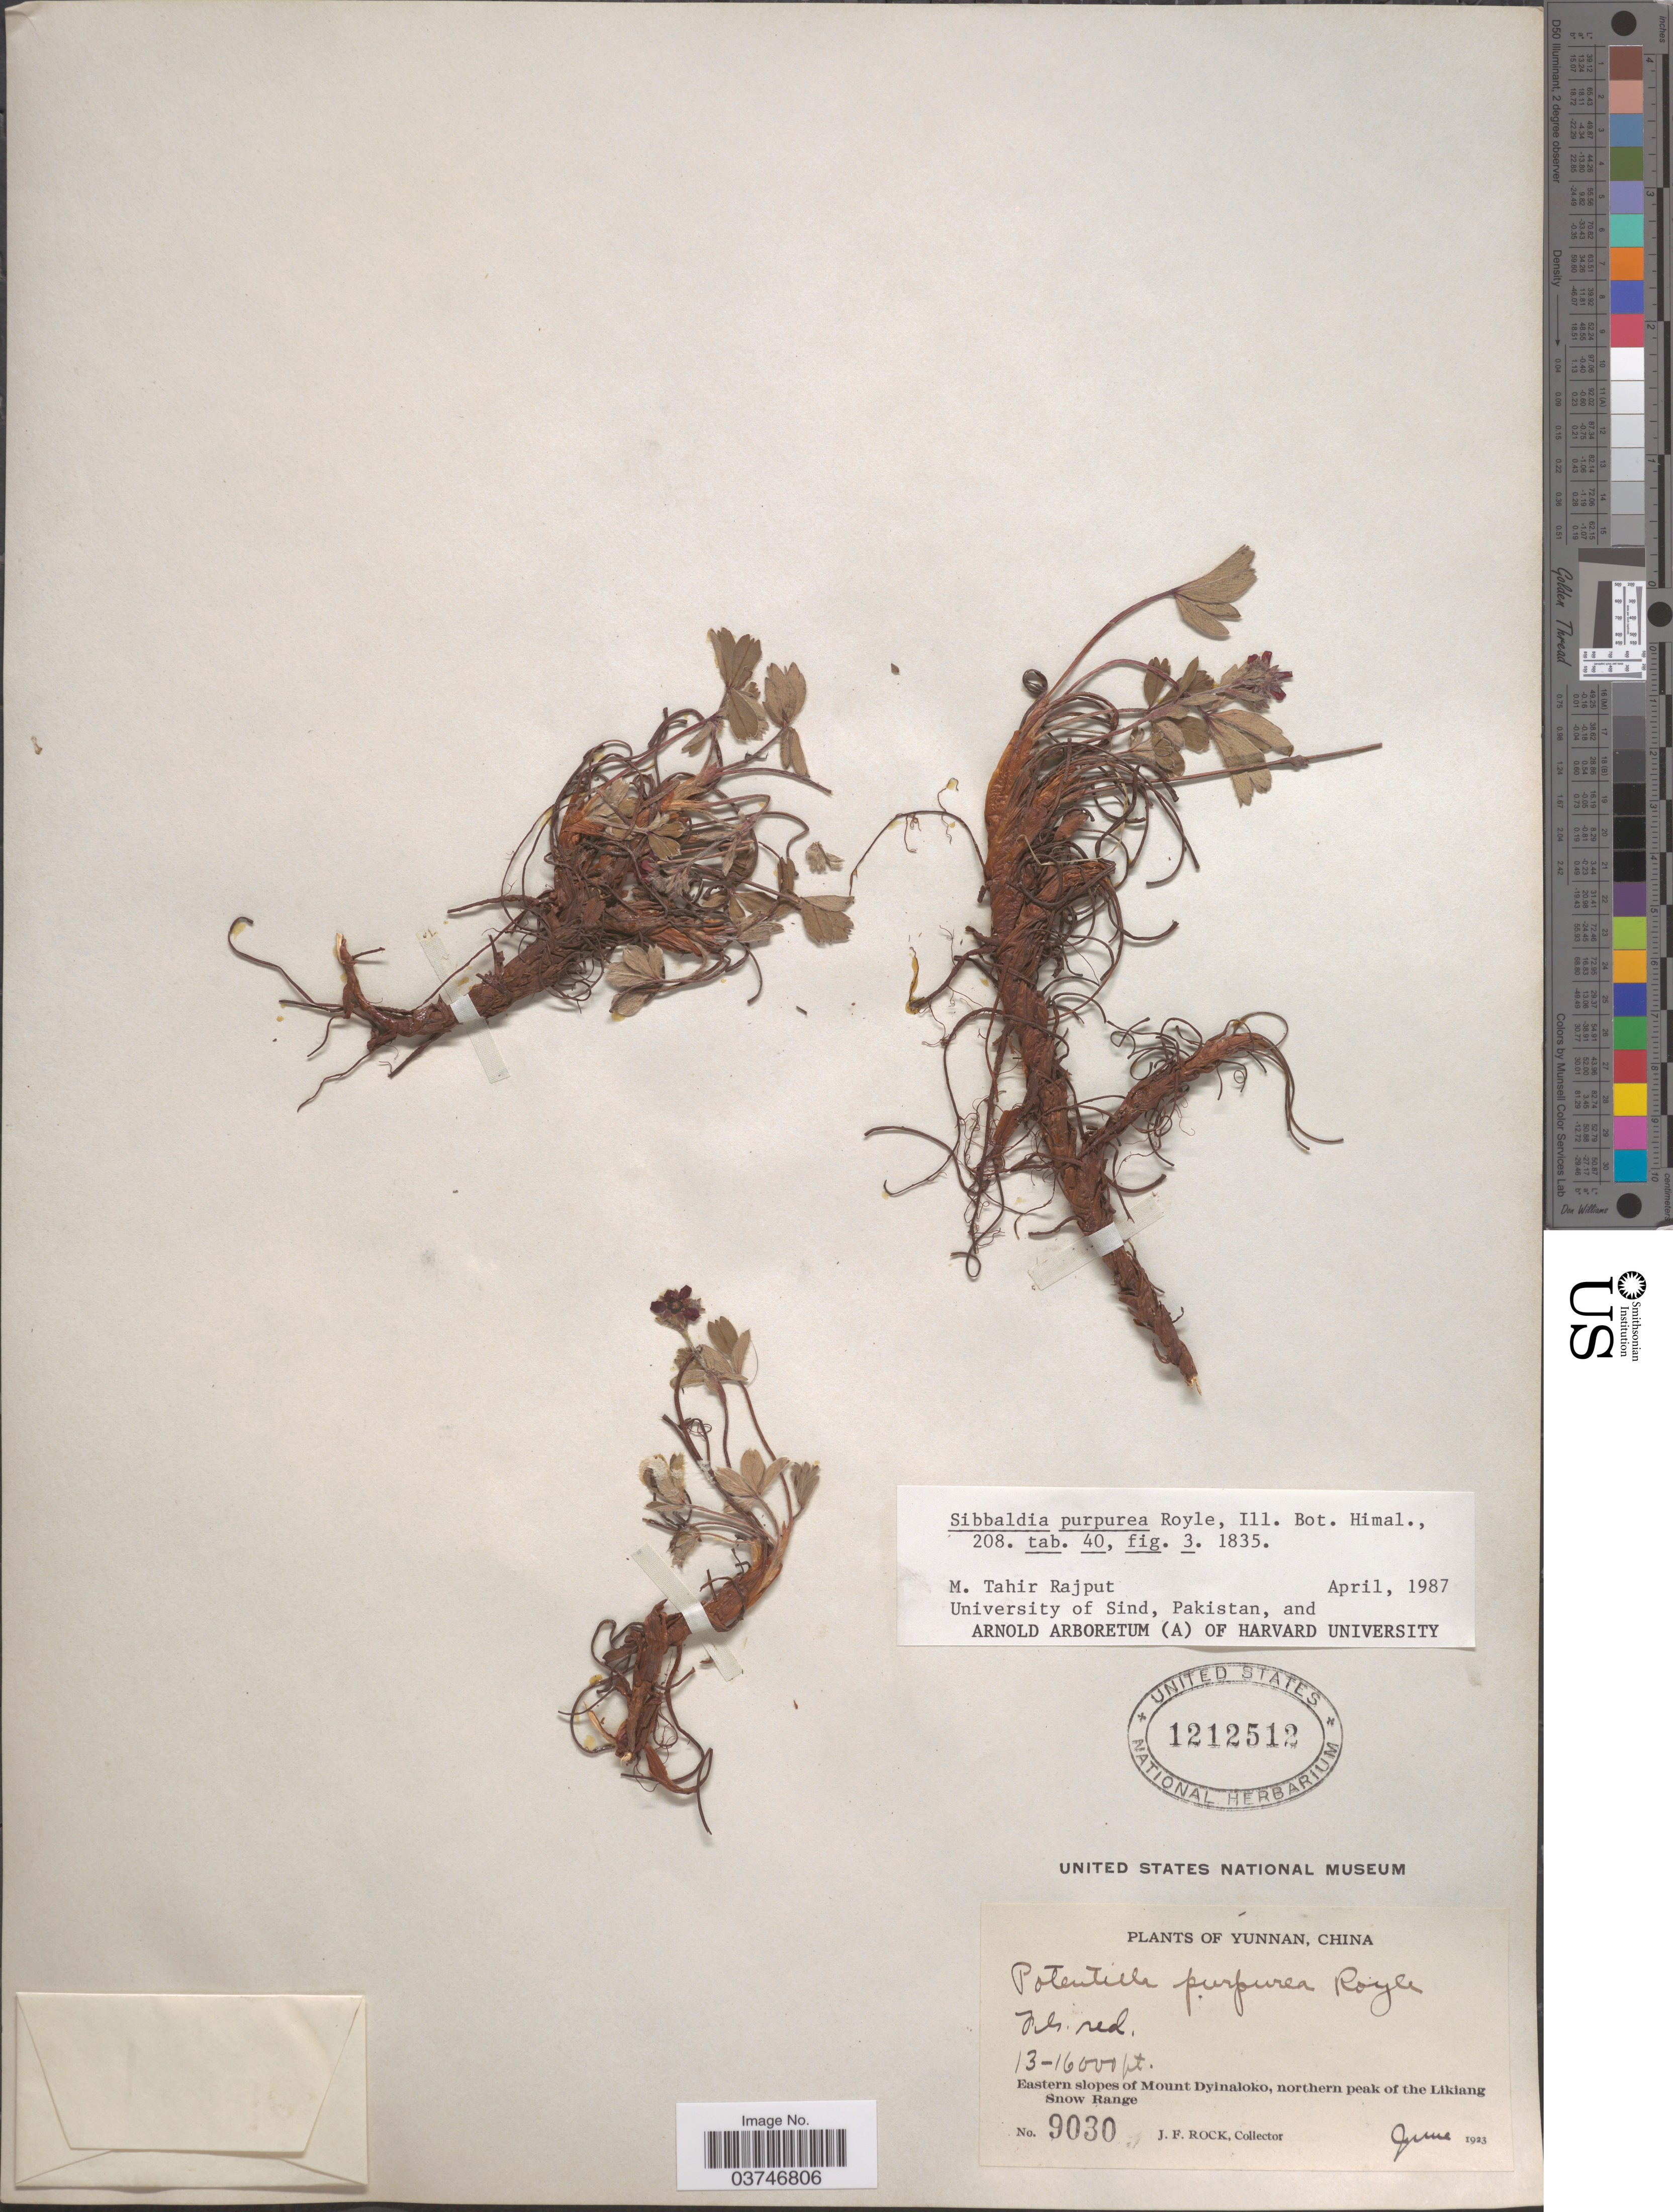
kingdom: Plantae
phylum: Tracheophyta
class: Magnoliopsida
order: Rosales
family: Rosaceae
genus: Sibbaldia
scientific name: Sibbaldia purpurea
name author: Royle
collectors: J. Rock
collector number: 9030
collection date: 1923-06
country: China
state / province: Yunnan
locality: Eastern slopes of Mount Dyinaloko, northern peak of the Likiang Snow Range.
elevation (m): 3962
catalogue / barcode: US 1212512